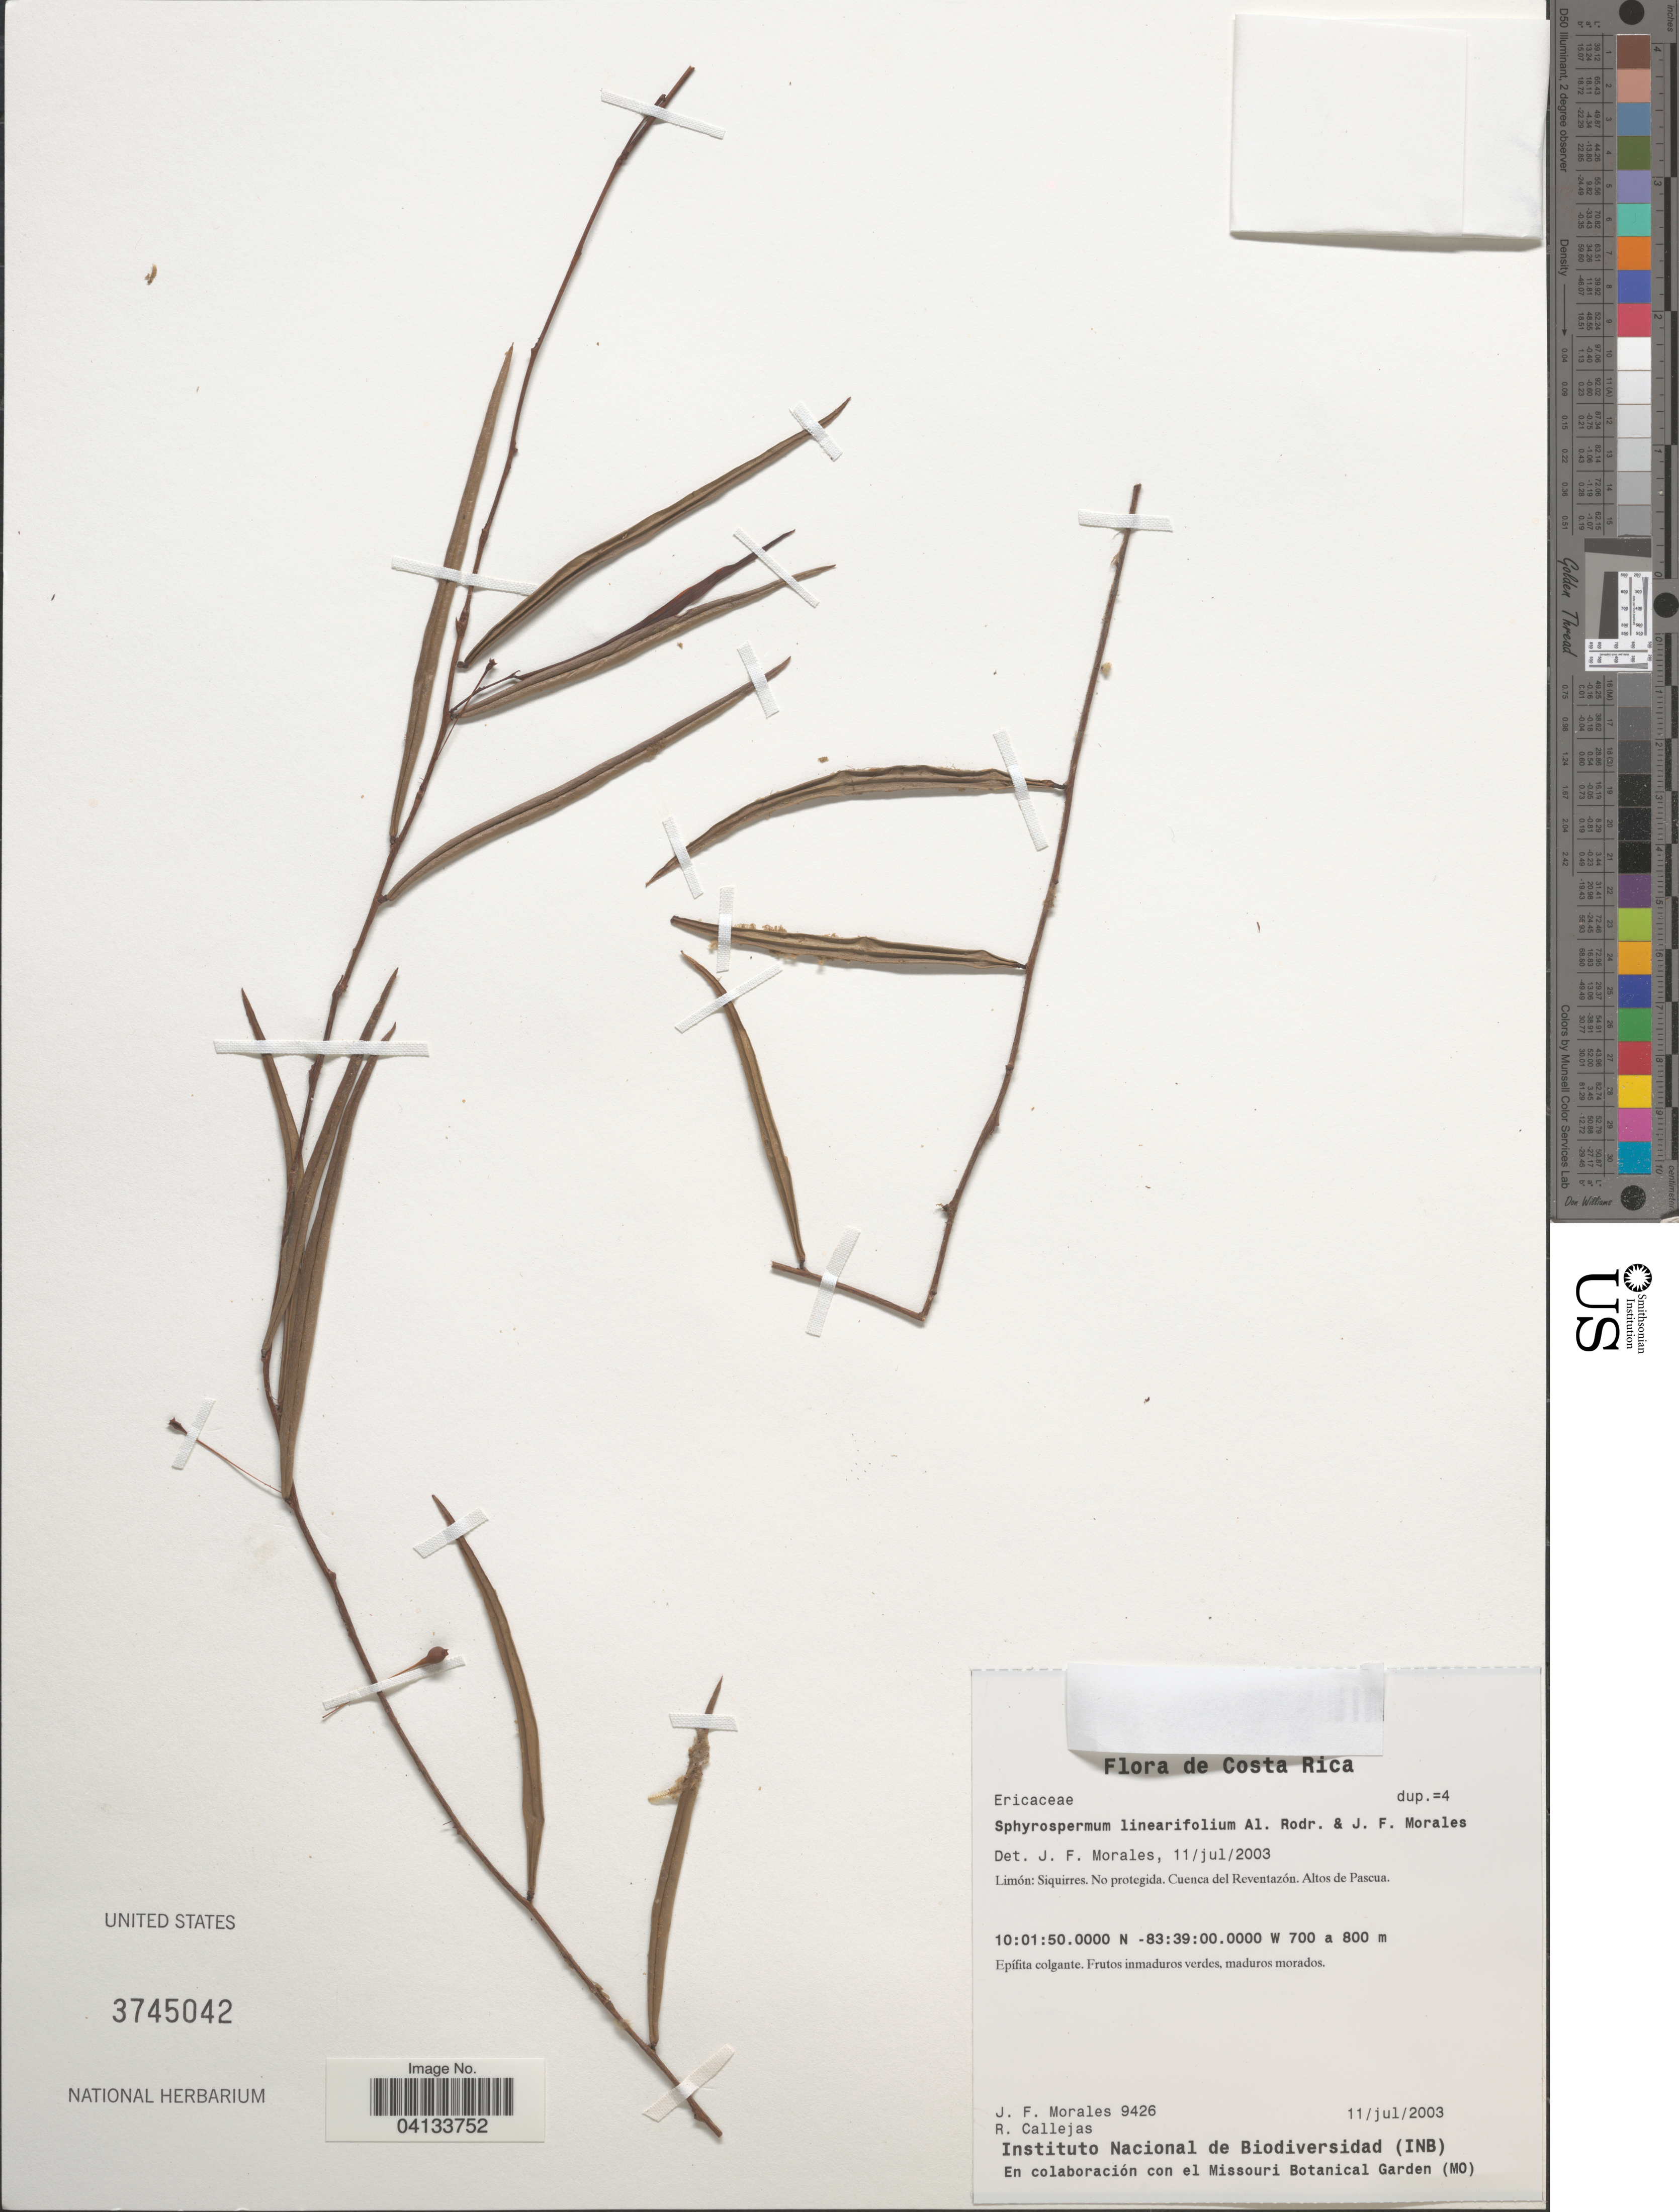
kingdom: Plantae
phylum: Tracheophyta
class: Magnoliopsida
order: Ericales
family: Ericaceae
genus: Sphyrospermum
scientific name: Sphyrospermum linearifolium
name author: Al. Rodr. & J.F. Morales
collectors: J. Morales & R. Callejas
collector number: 9426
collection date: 2003-07-11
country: Costa Rica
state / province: Limón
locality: Siquirres. No protegida. Cuenca del Reventazón. Altos de Pascua.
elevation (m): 700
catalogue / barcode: US 3745042